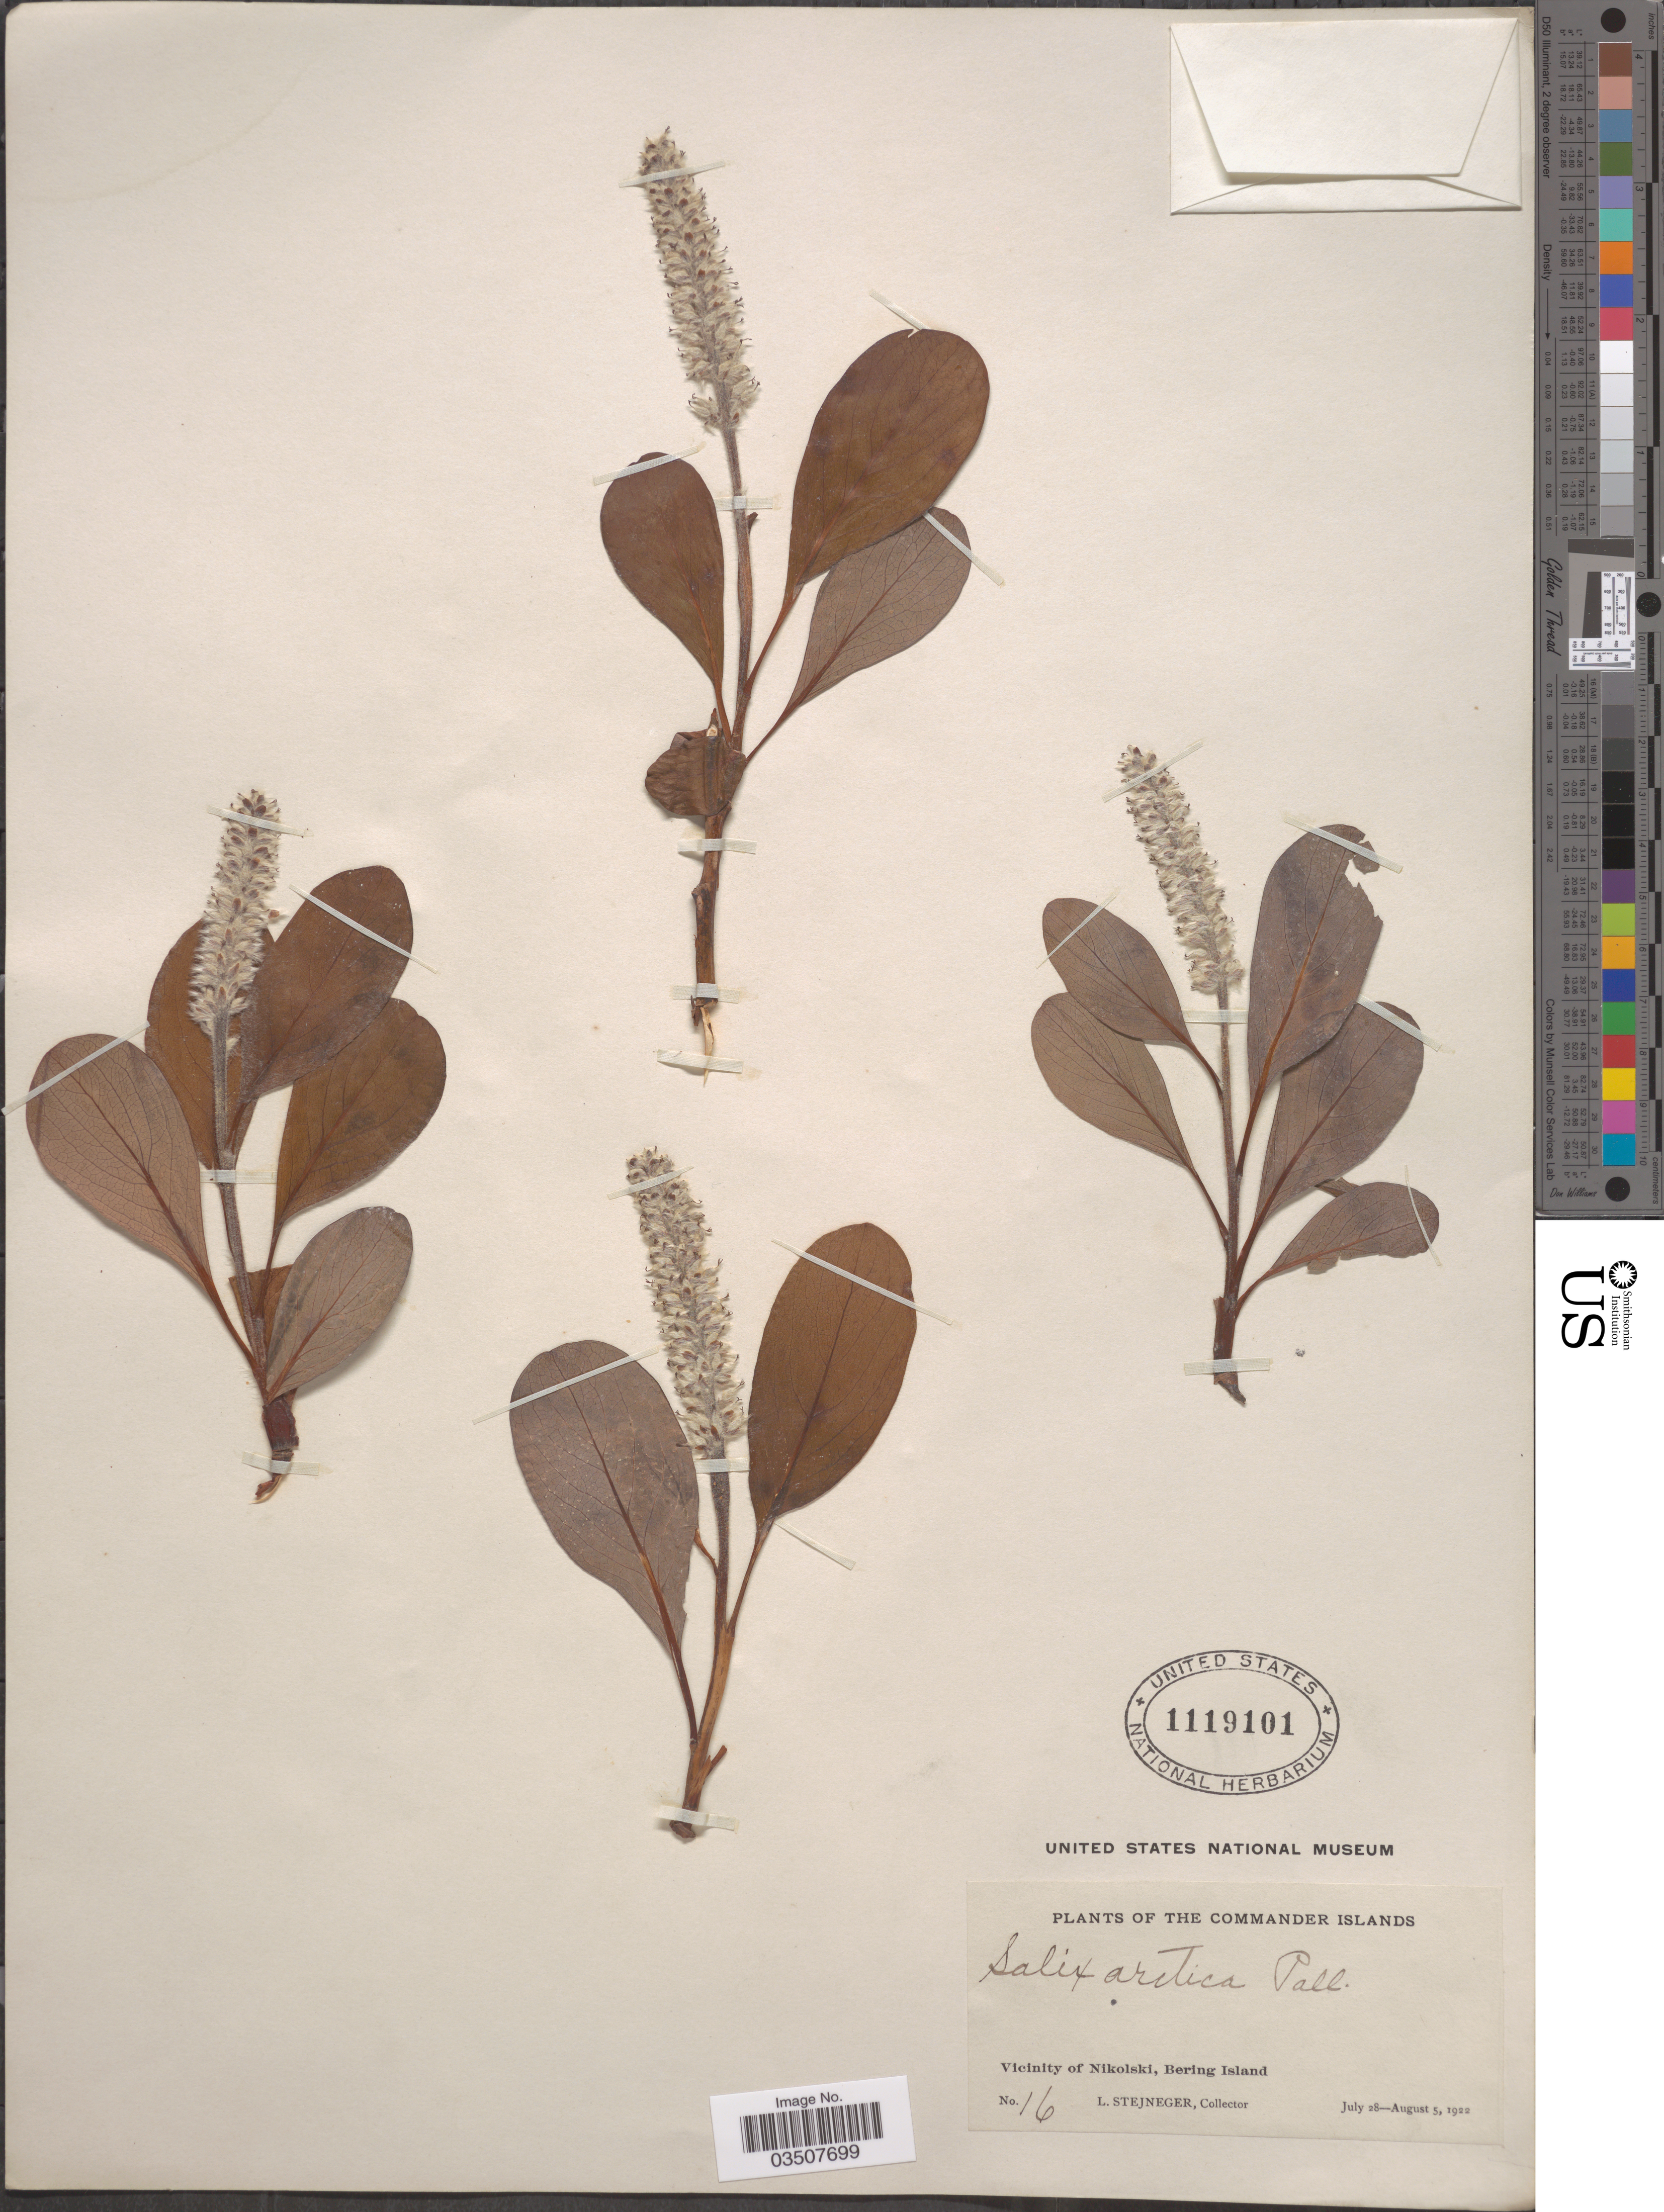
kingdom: Plantae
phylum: Tracheophyta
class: Magnoliopsida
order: Malpighiales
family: Salicaceae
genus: Salix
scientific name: Salix arctica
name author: Pall.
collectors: L. Stejneger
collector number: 16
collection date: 1922-07-28/1922-08-05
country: Russian Federation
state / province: Kamchatka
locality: The Commander Islands. Vicinity of Nikolski, Bering Island.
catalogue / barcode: US 1119101